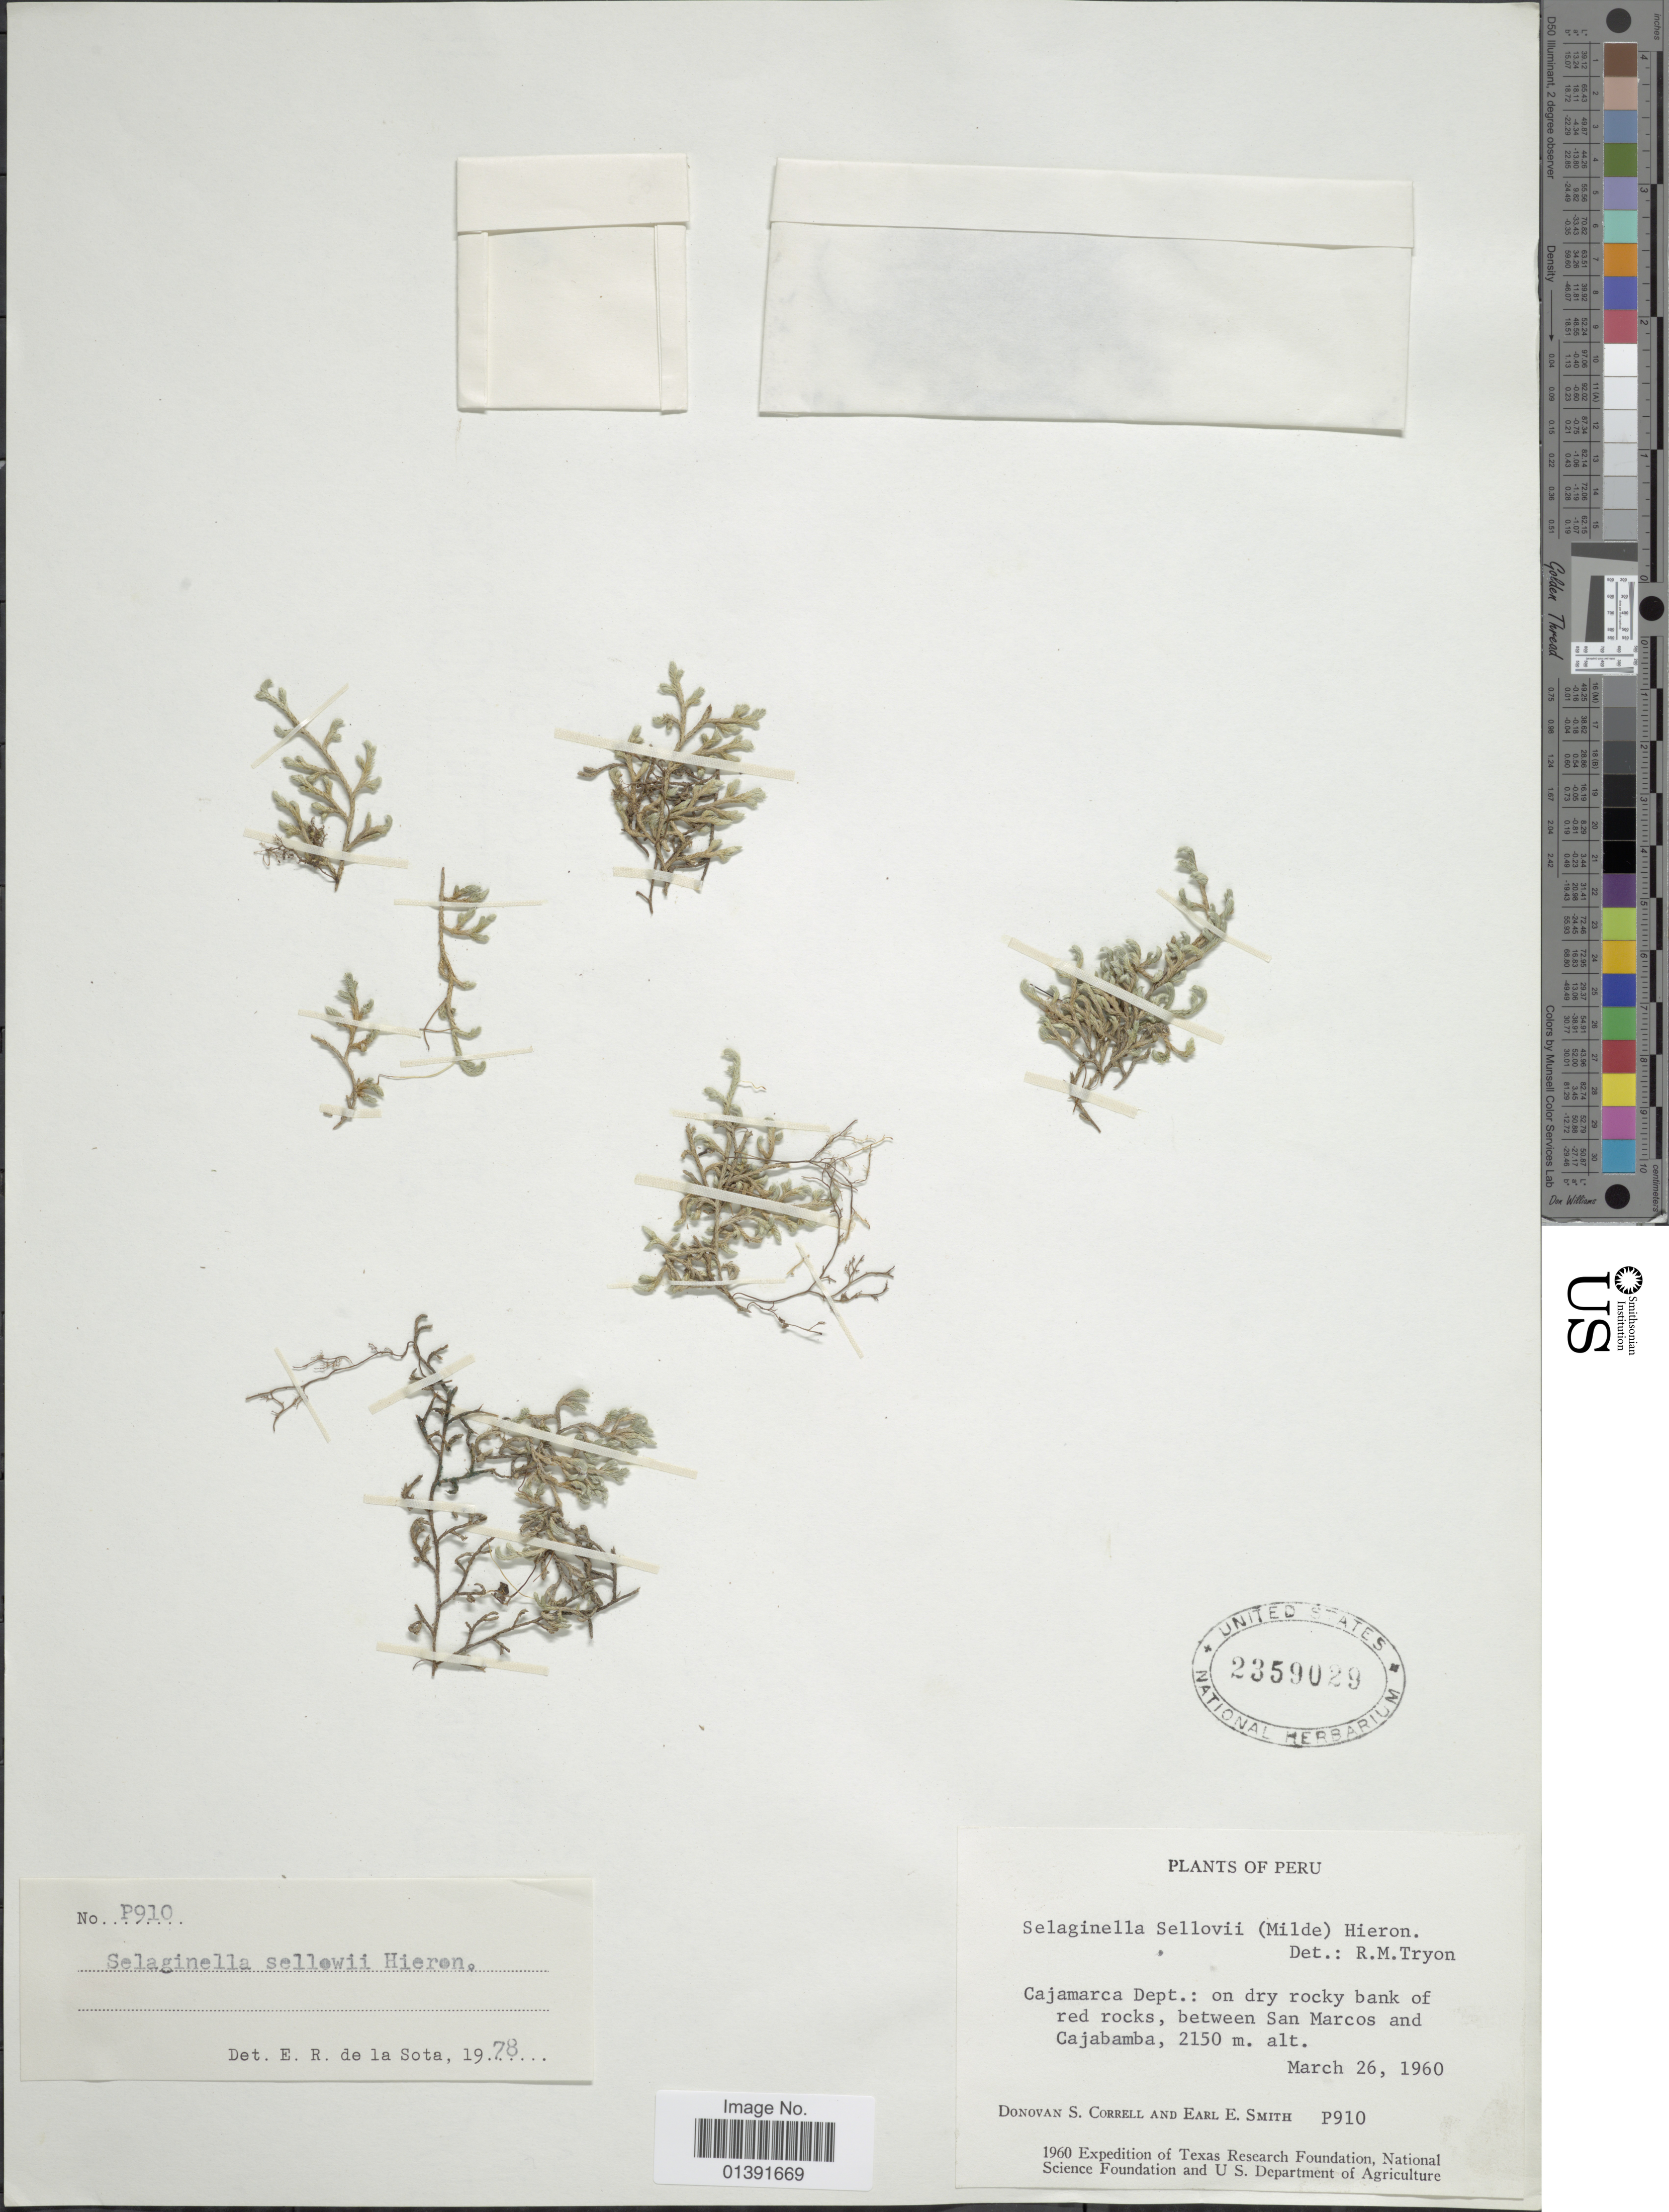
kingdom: Plantae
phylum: Tracheophyta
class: Lycopodiopsida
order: Selaginellales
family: Selaginellaceae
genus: Selaginella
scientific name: Selaginella sellowii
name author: Hieron.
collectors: D. S. Correll & E. E. Smith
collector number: P910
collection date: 1960-03-26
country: Peru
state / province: Cajamarca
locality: Between San Marcos and Cajabamba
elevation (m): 2150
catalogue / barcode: US 2359029